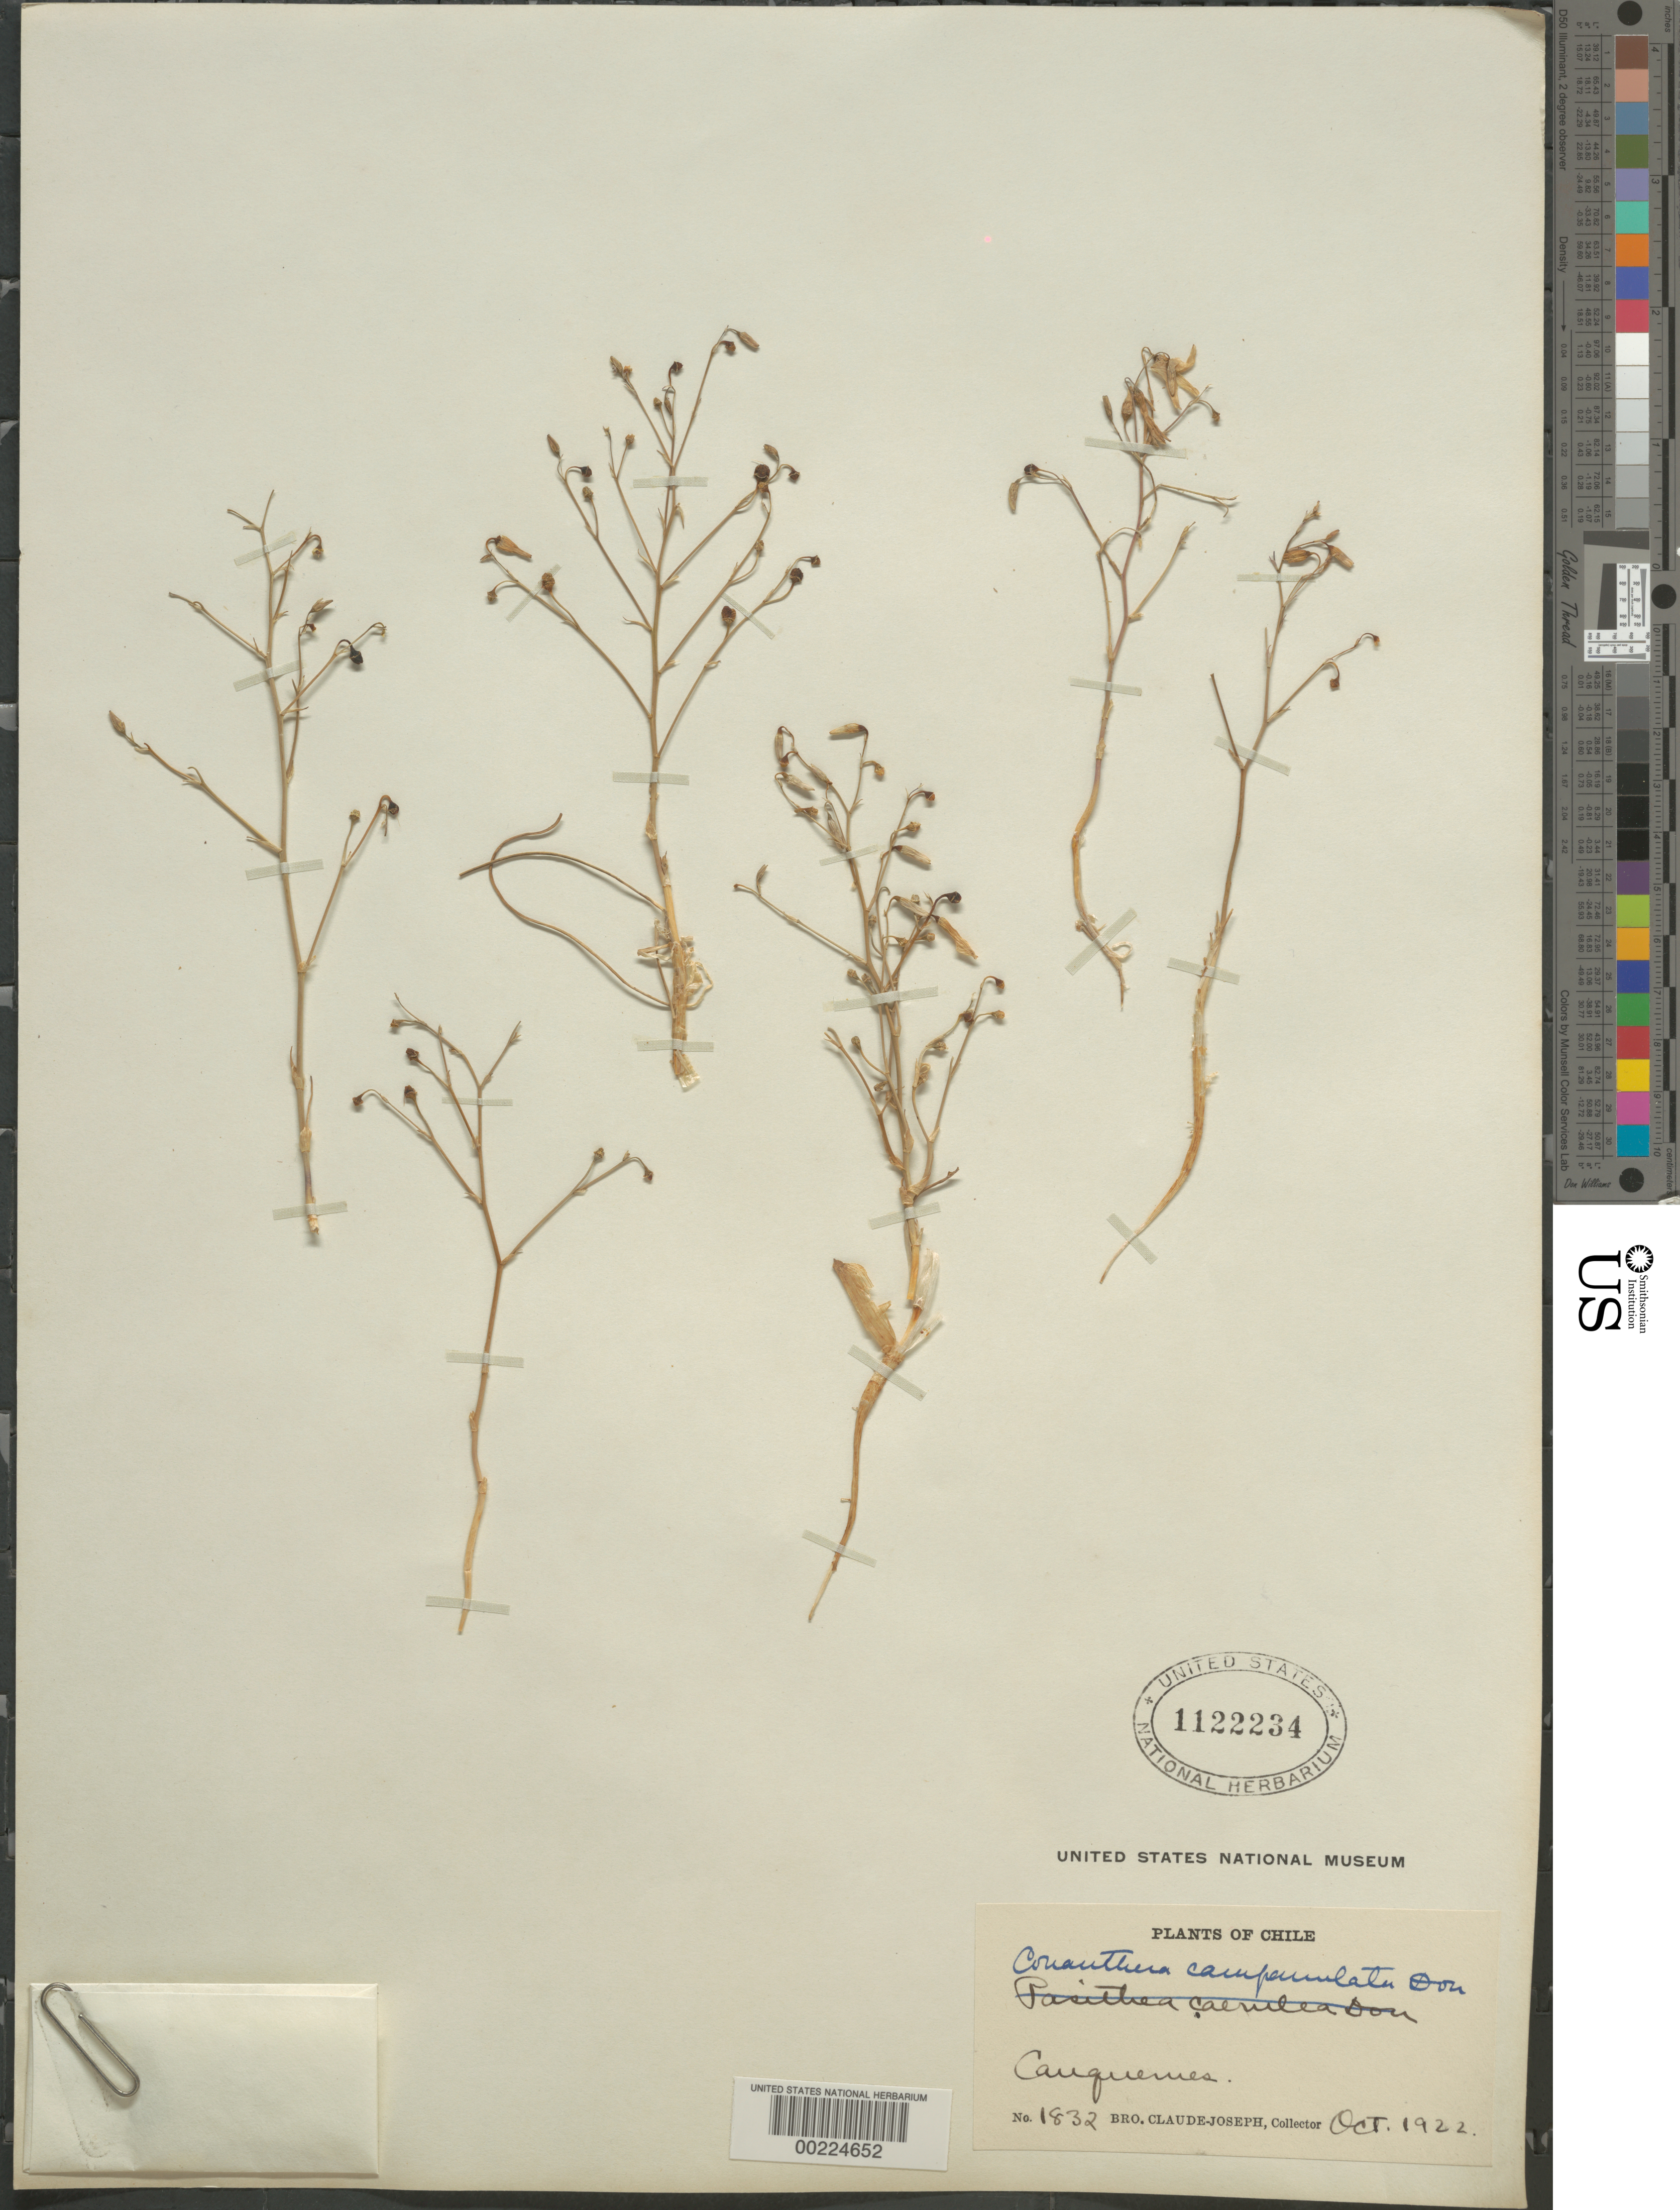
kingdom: Plantae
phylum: Tracheophyta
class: Liliopsida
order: Asparagales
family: Tecophilaeaceae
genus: Conanthera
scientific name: Conanthera campanulata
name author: Lindl.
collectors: Bro. Claude-Joseph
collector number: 1832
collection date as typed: Oct 1922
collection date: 1922-10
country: Chile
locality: Conquemes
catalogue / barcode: US 1122234